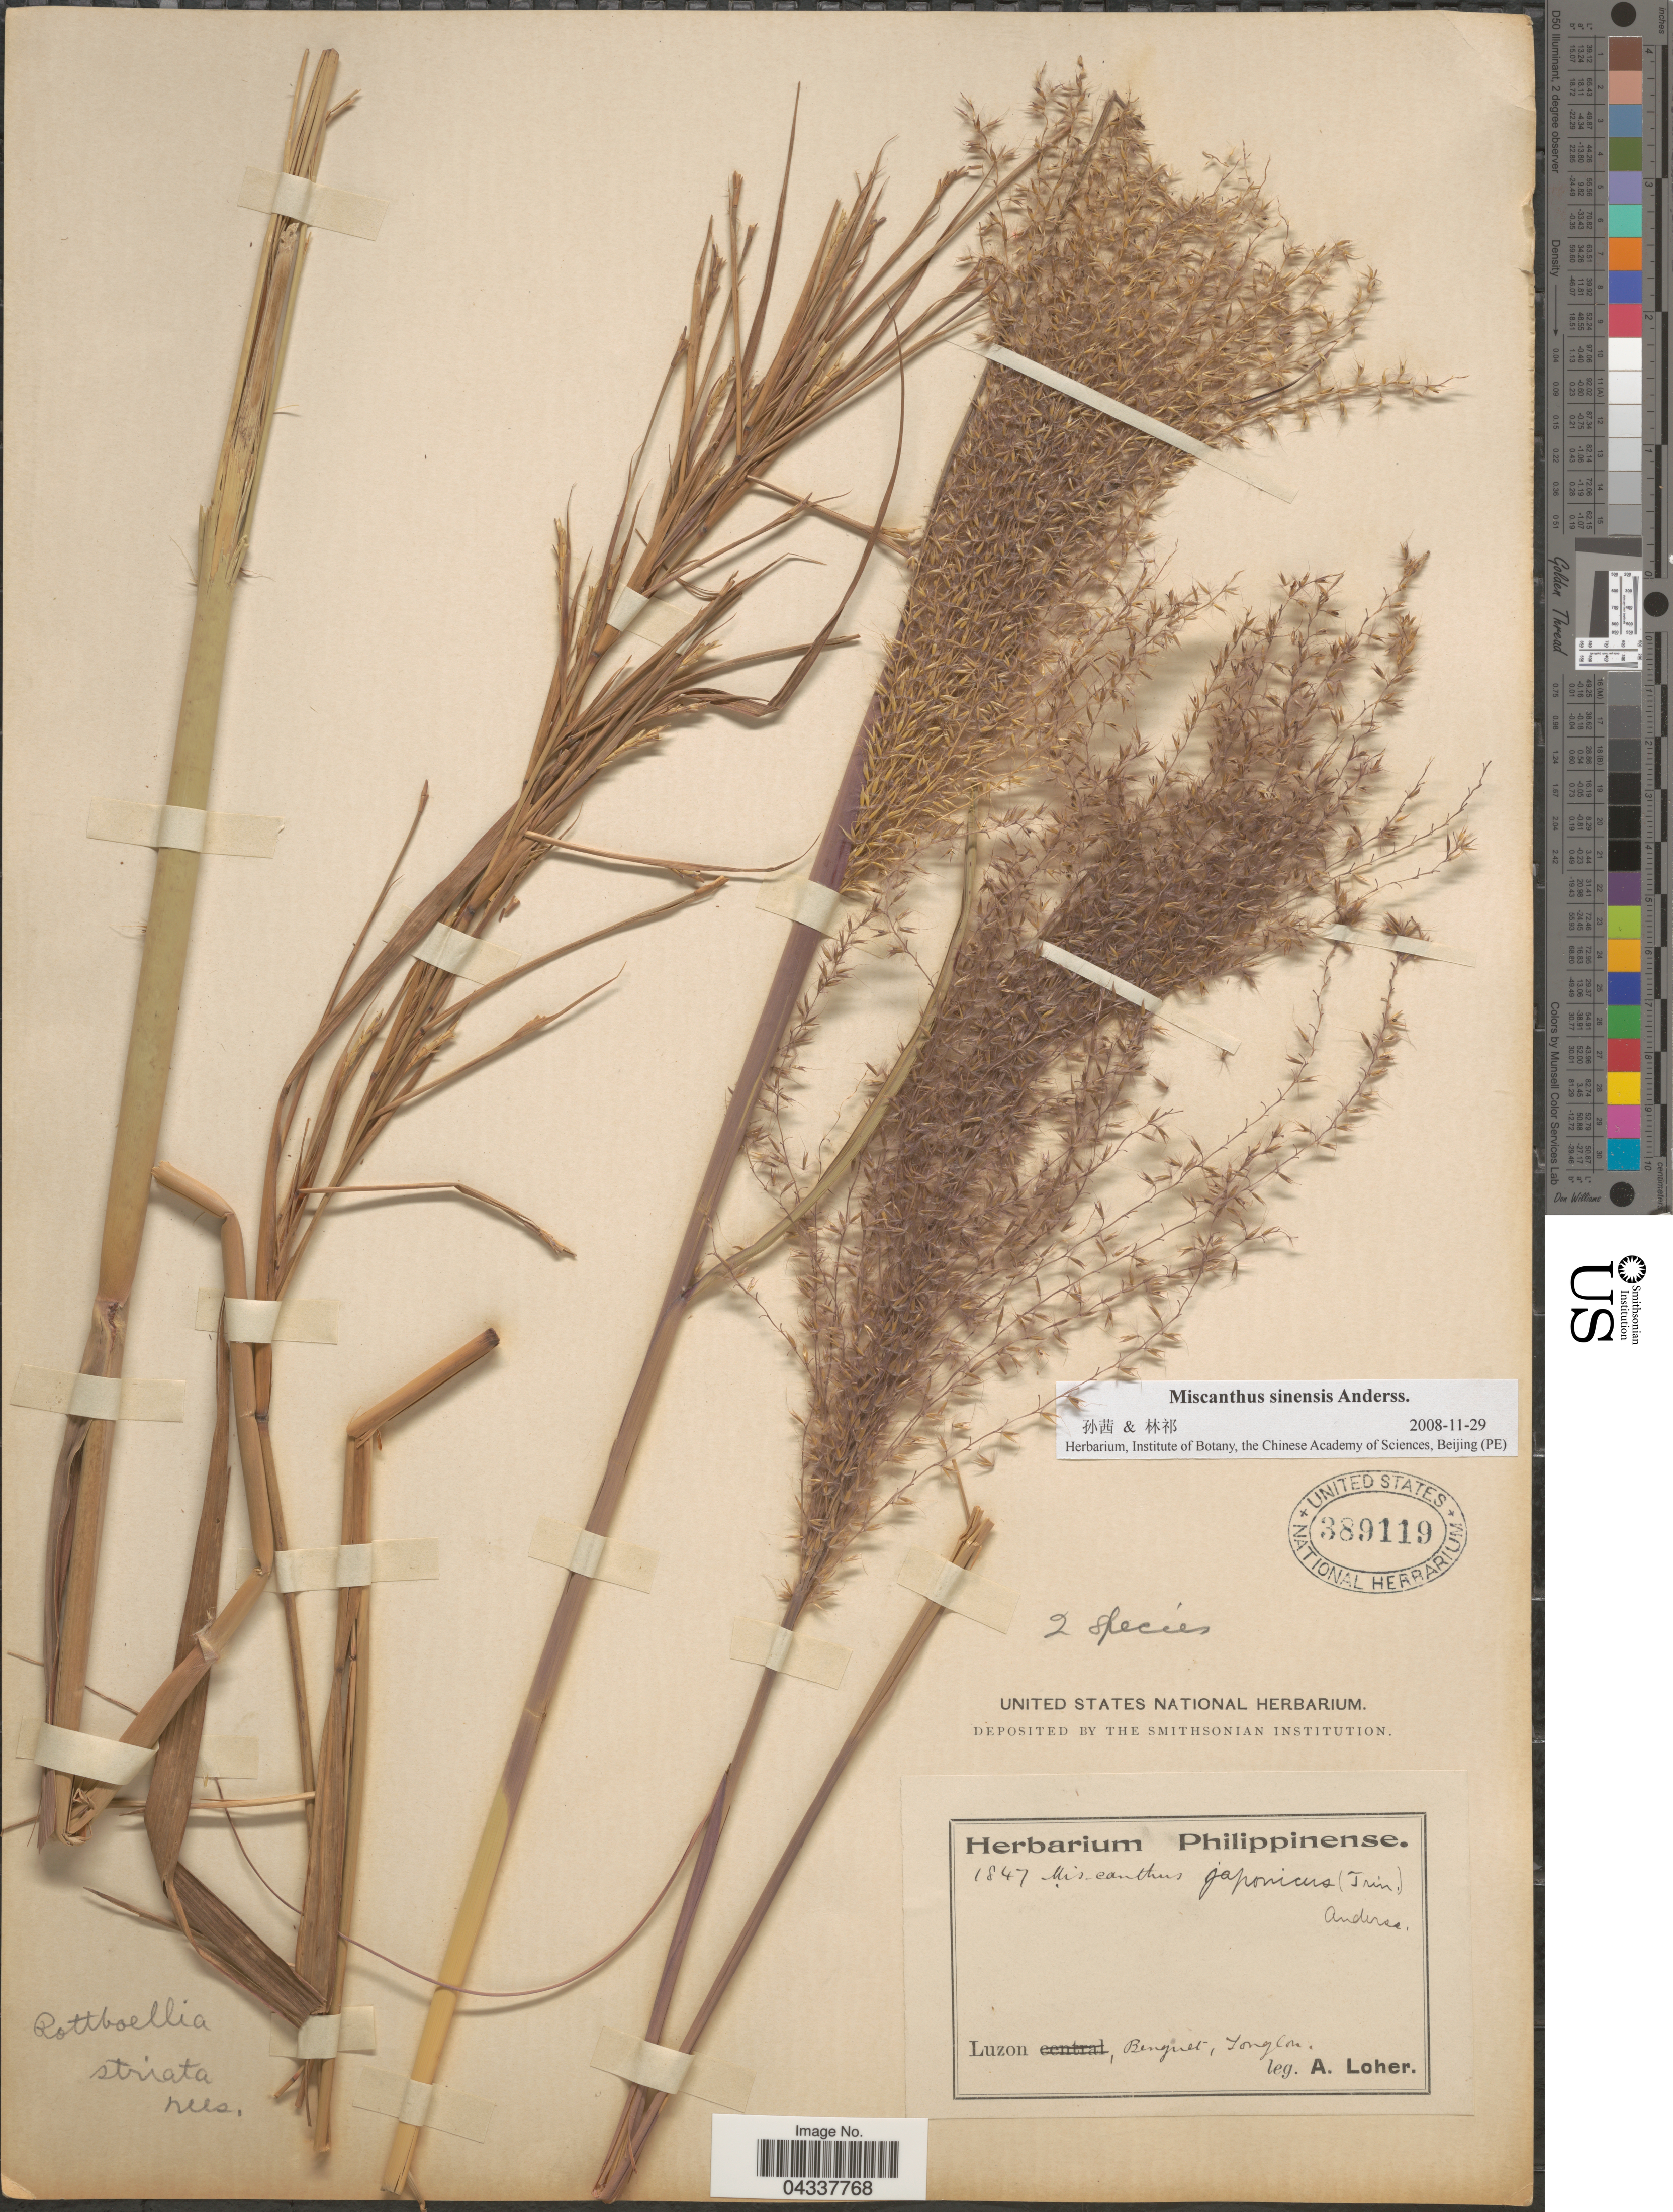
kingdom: Plantae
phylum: Tracheophyta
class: Liliopsida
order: Poales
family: Poaceae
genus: Miscanthus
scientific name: Miscanthus sinensis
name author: Andersson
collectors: A. Loher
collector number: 1847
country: Philippines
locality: Luzon, Benguet, Tonglon.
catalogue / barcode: US 389119